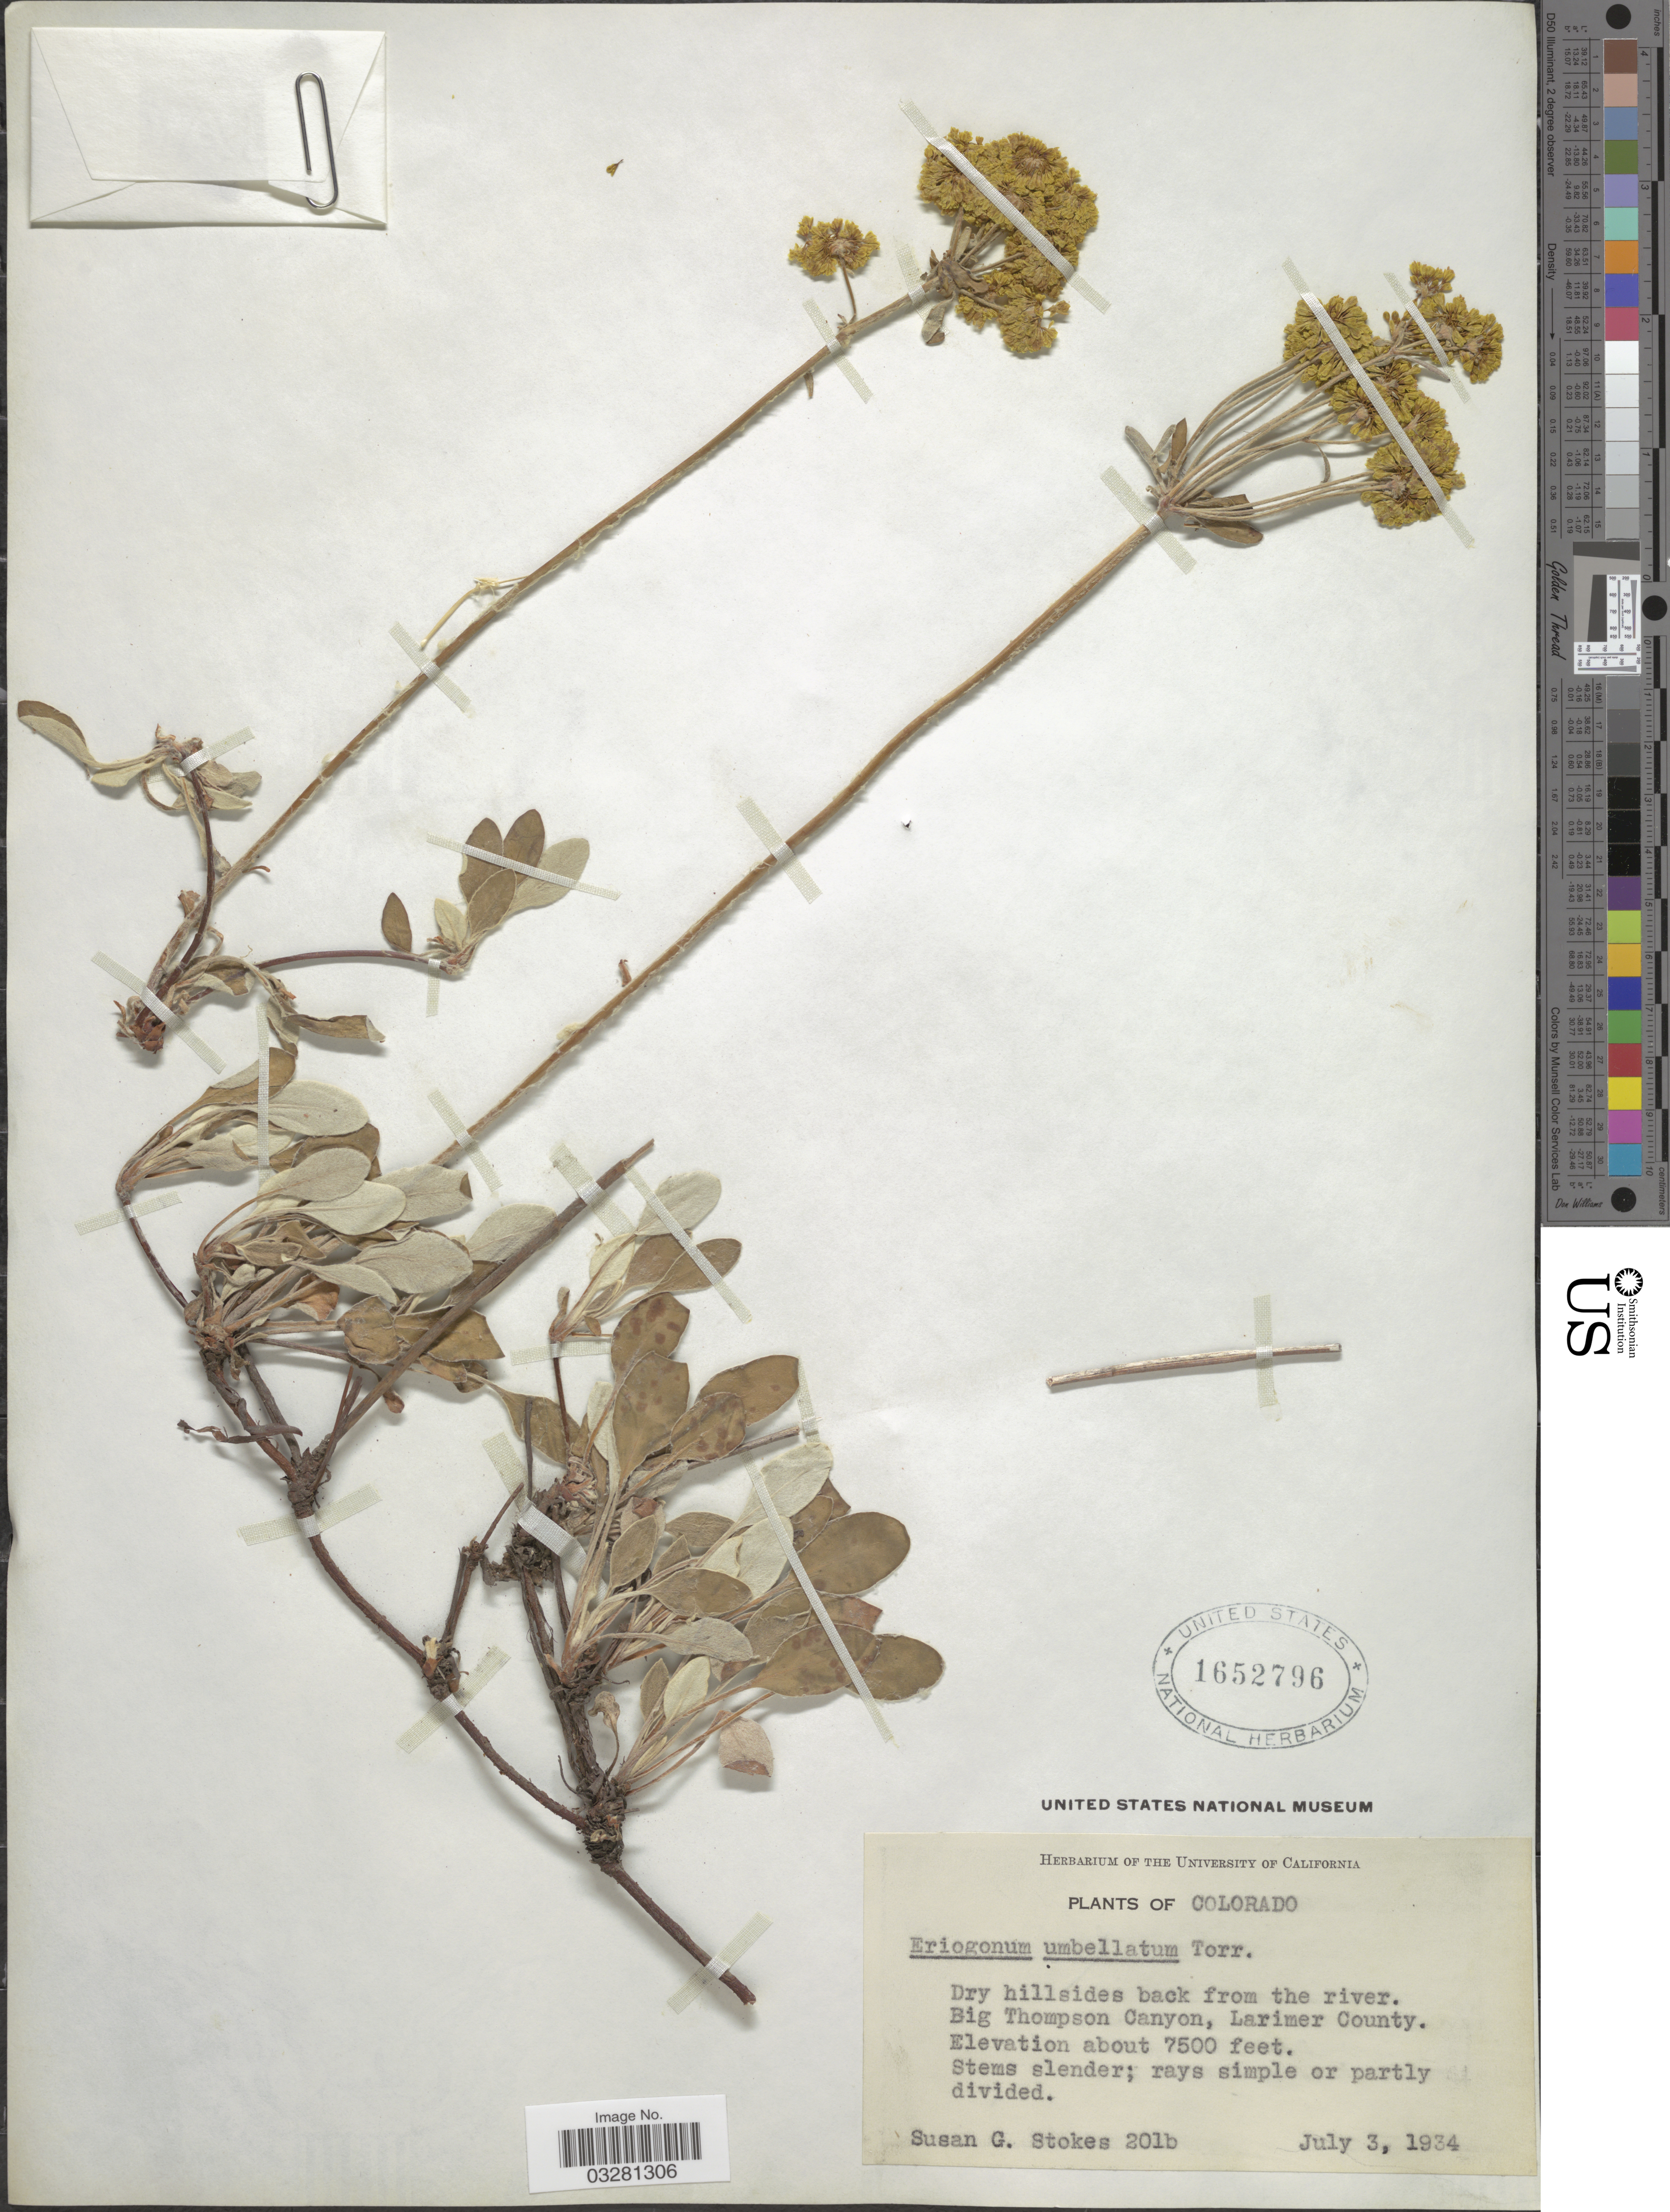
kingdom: Plantae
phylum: Tracheophyta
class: Magnoliopsida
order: Caryophyllales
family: Polygonaceae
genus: Eriogonum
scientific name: Eriogonum umbellatum var. umbellatum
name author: Torr.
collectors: S. G. Stokes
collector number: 201b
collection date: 1934-07-03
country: United States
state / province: Colorado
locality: Big Thompson Canyon, Larimer County.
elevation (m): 2286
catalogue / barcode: US 1652796